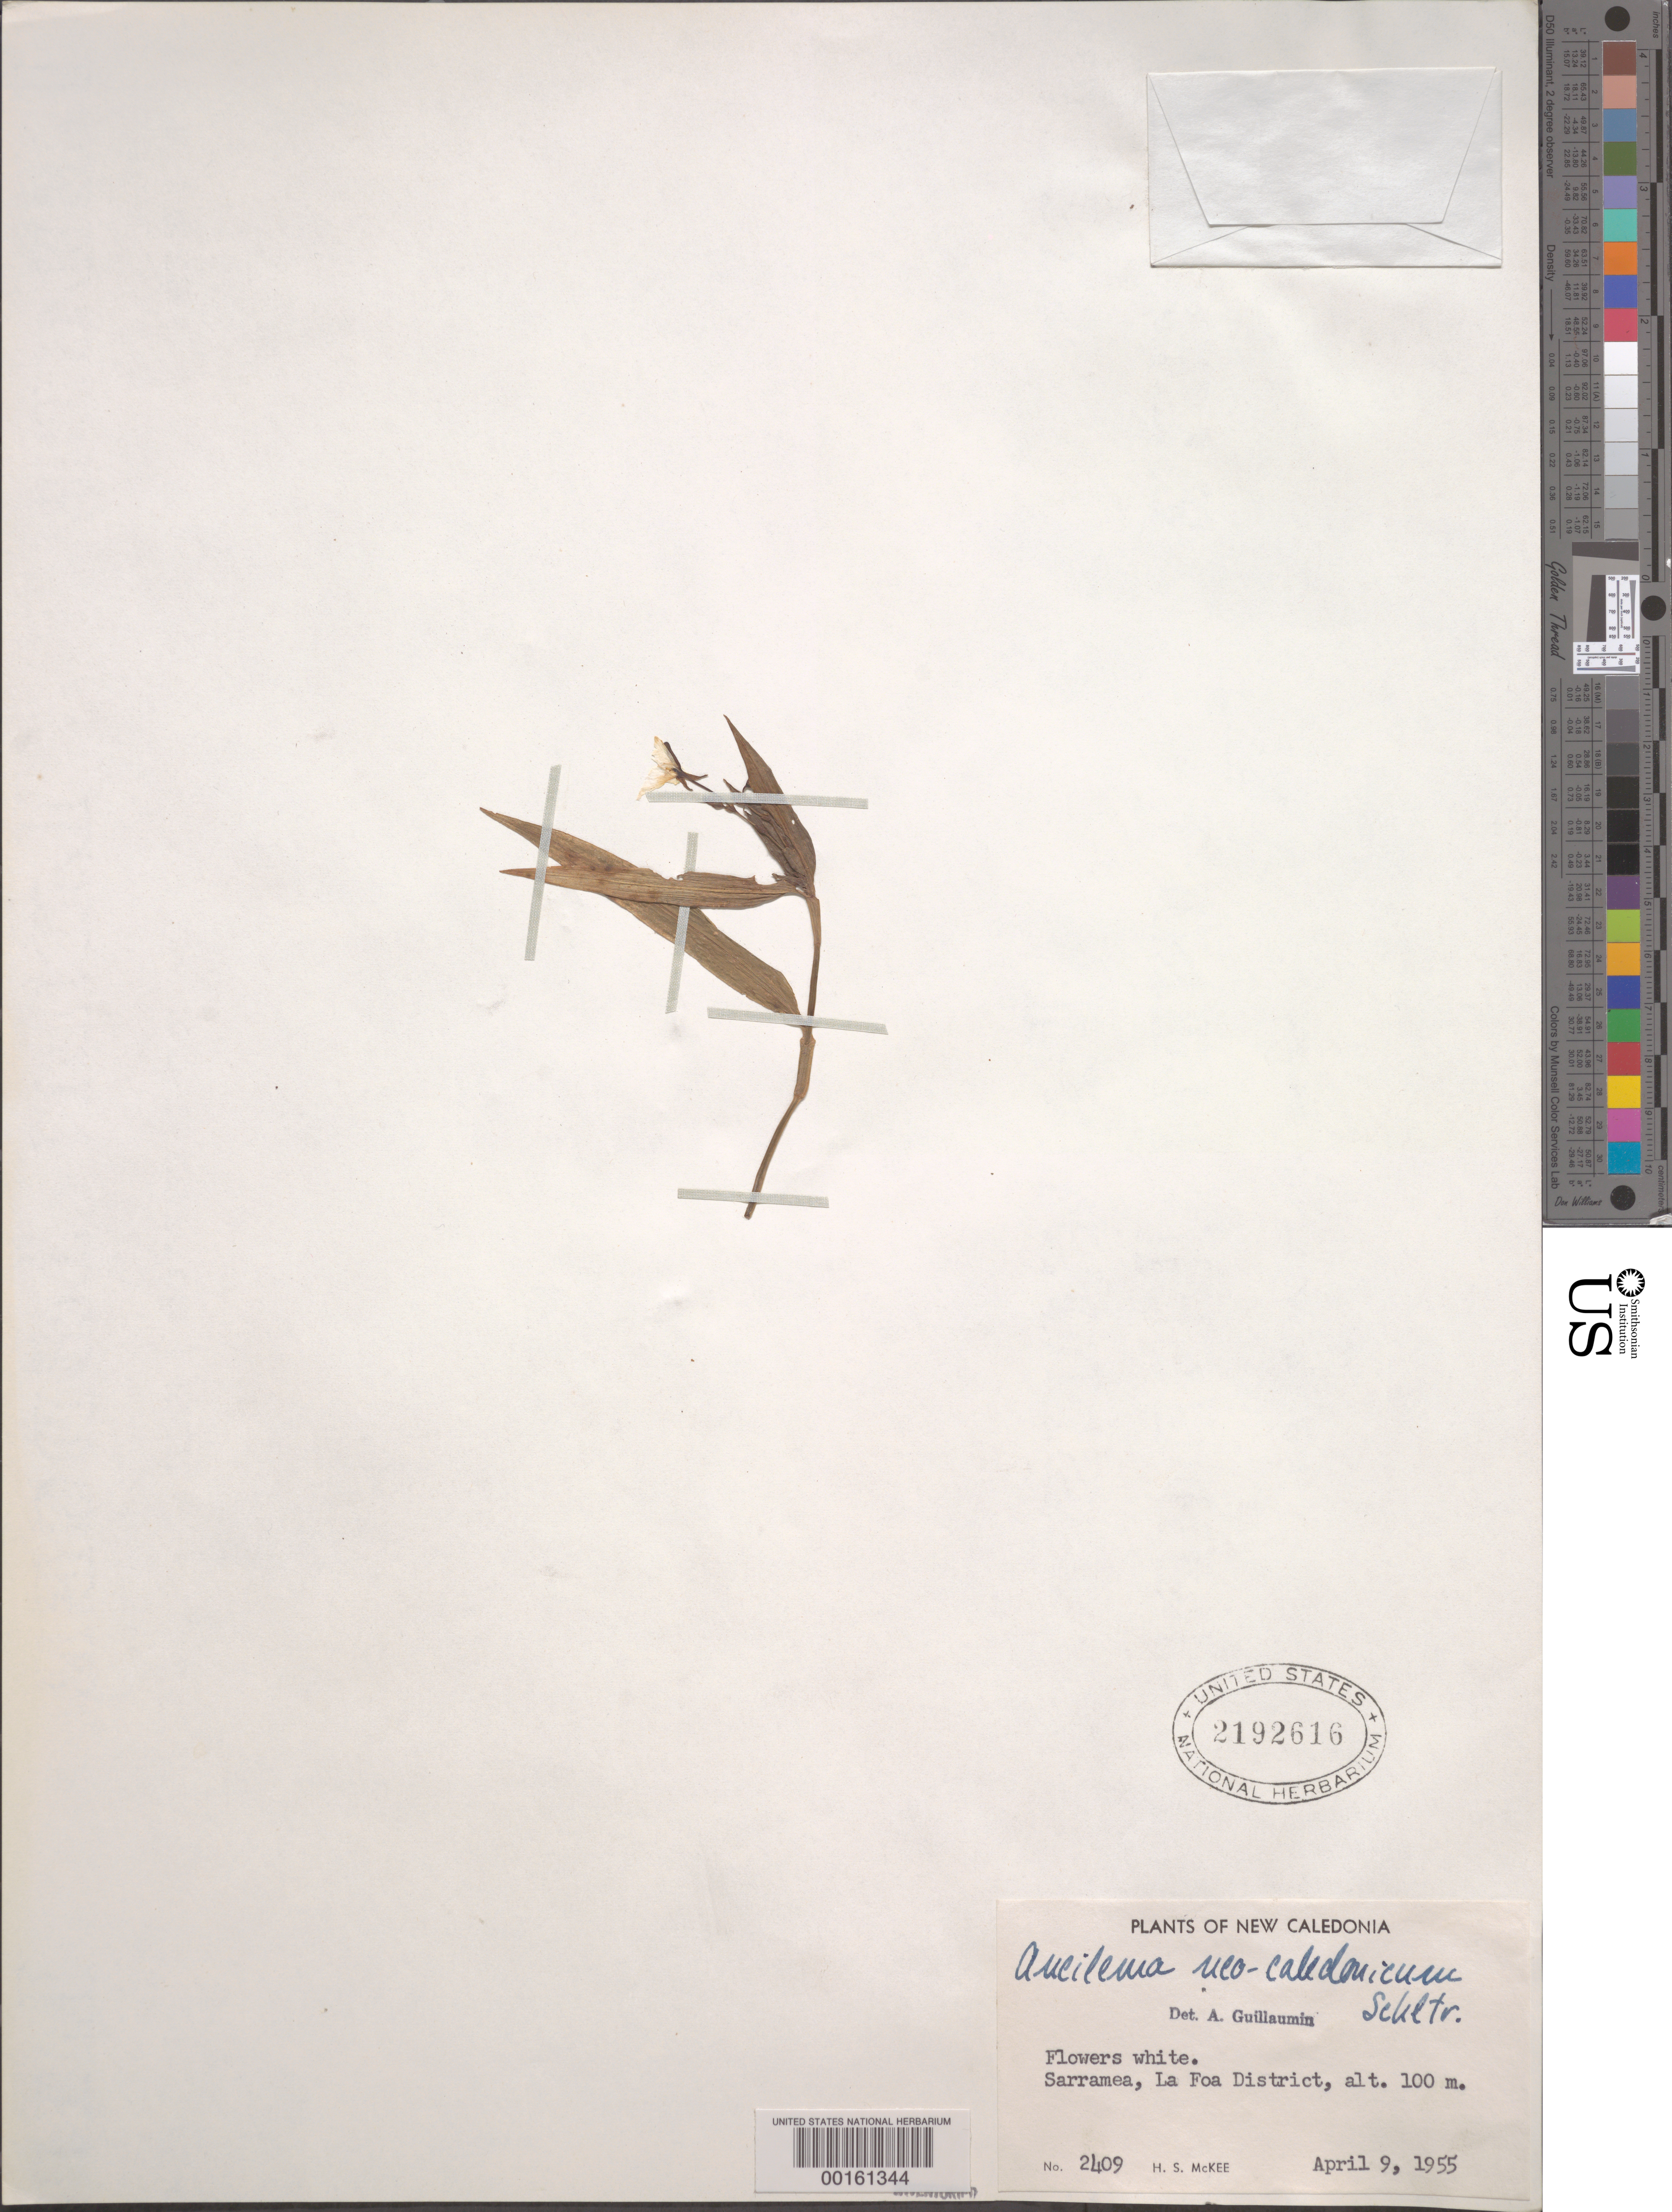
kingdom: Plantae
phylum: Tracheophyta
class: Liliopsida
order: Commelinales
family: Commelinaceae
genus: Aneilema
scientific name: Aneilema neocaledonicum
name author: Schltr.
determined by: Guillaumin, André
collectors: H. S. MacKee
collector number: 2409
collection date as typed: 09 Apr 1955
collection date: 1955-04-09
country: New Caledonia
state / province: Sud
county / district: La Foa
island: New Caledonia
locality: La foa dist., sarramea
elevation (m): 100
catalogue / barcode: US 2192616